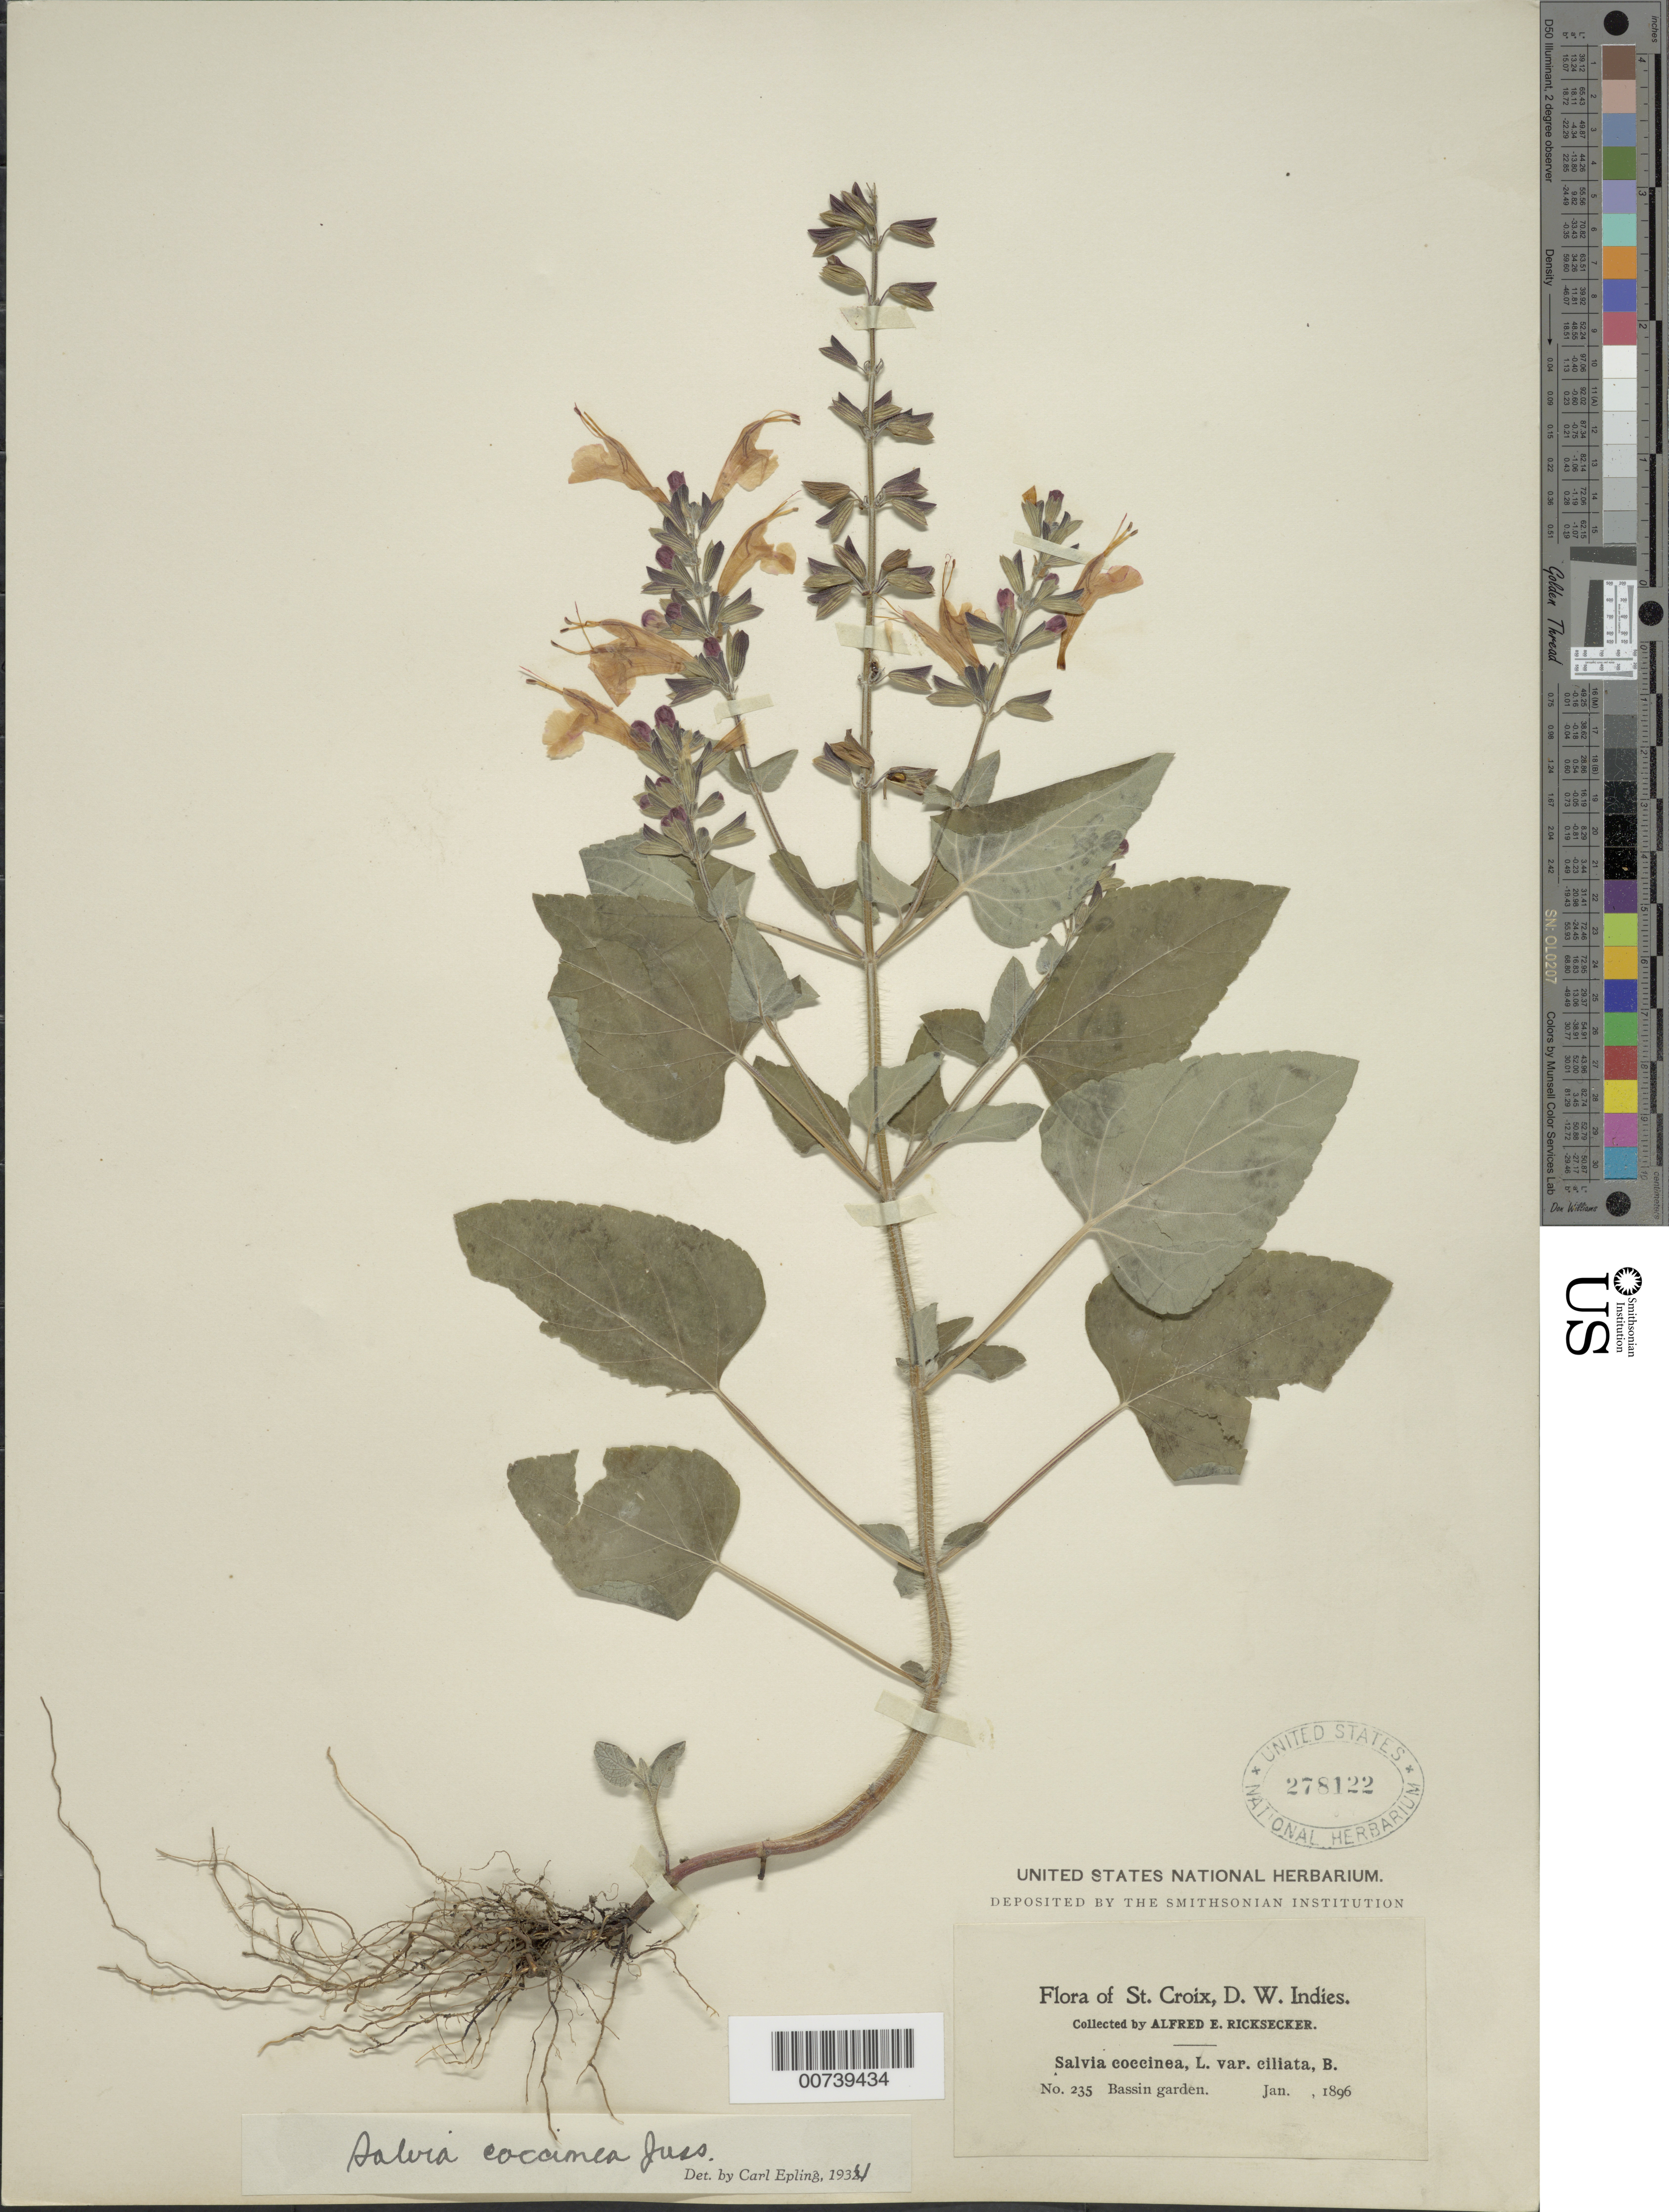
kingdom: Plantae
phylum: Tracheophyta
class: Magnoliopsida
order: Lamiales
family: Lamiaceae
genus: Salvia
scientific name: Salvia coccinea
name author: Buc'hoz ex Etl.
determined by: Epling, C. C.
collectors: A. E. Ricksecker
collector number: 235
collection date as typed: Jan 1896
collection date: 1896-01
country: U.S. Virgin Islands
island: St. Croix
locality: Bassin garden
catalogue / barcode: US 278122